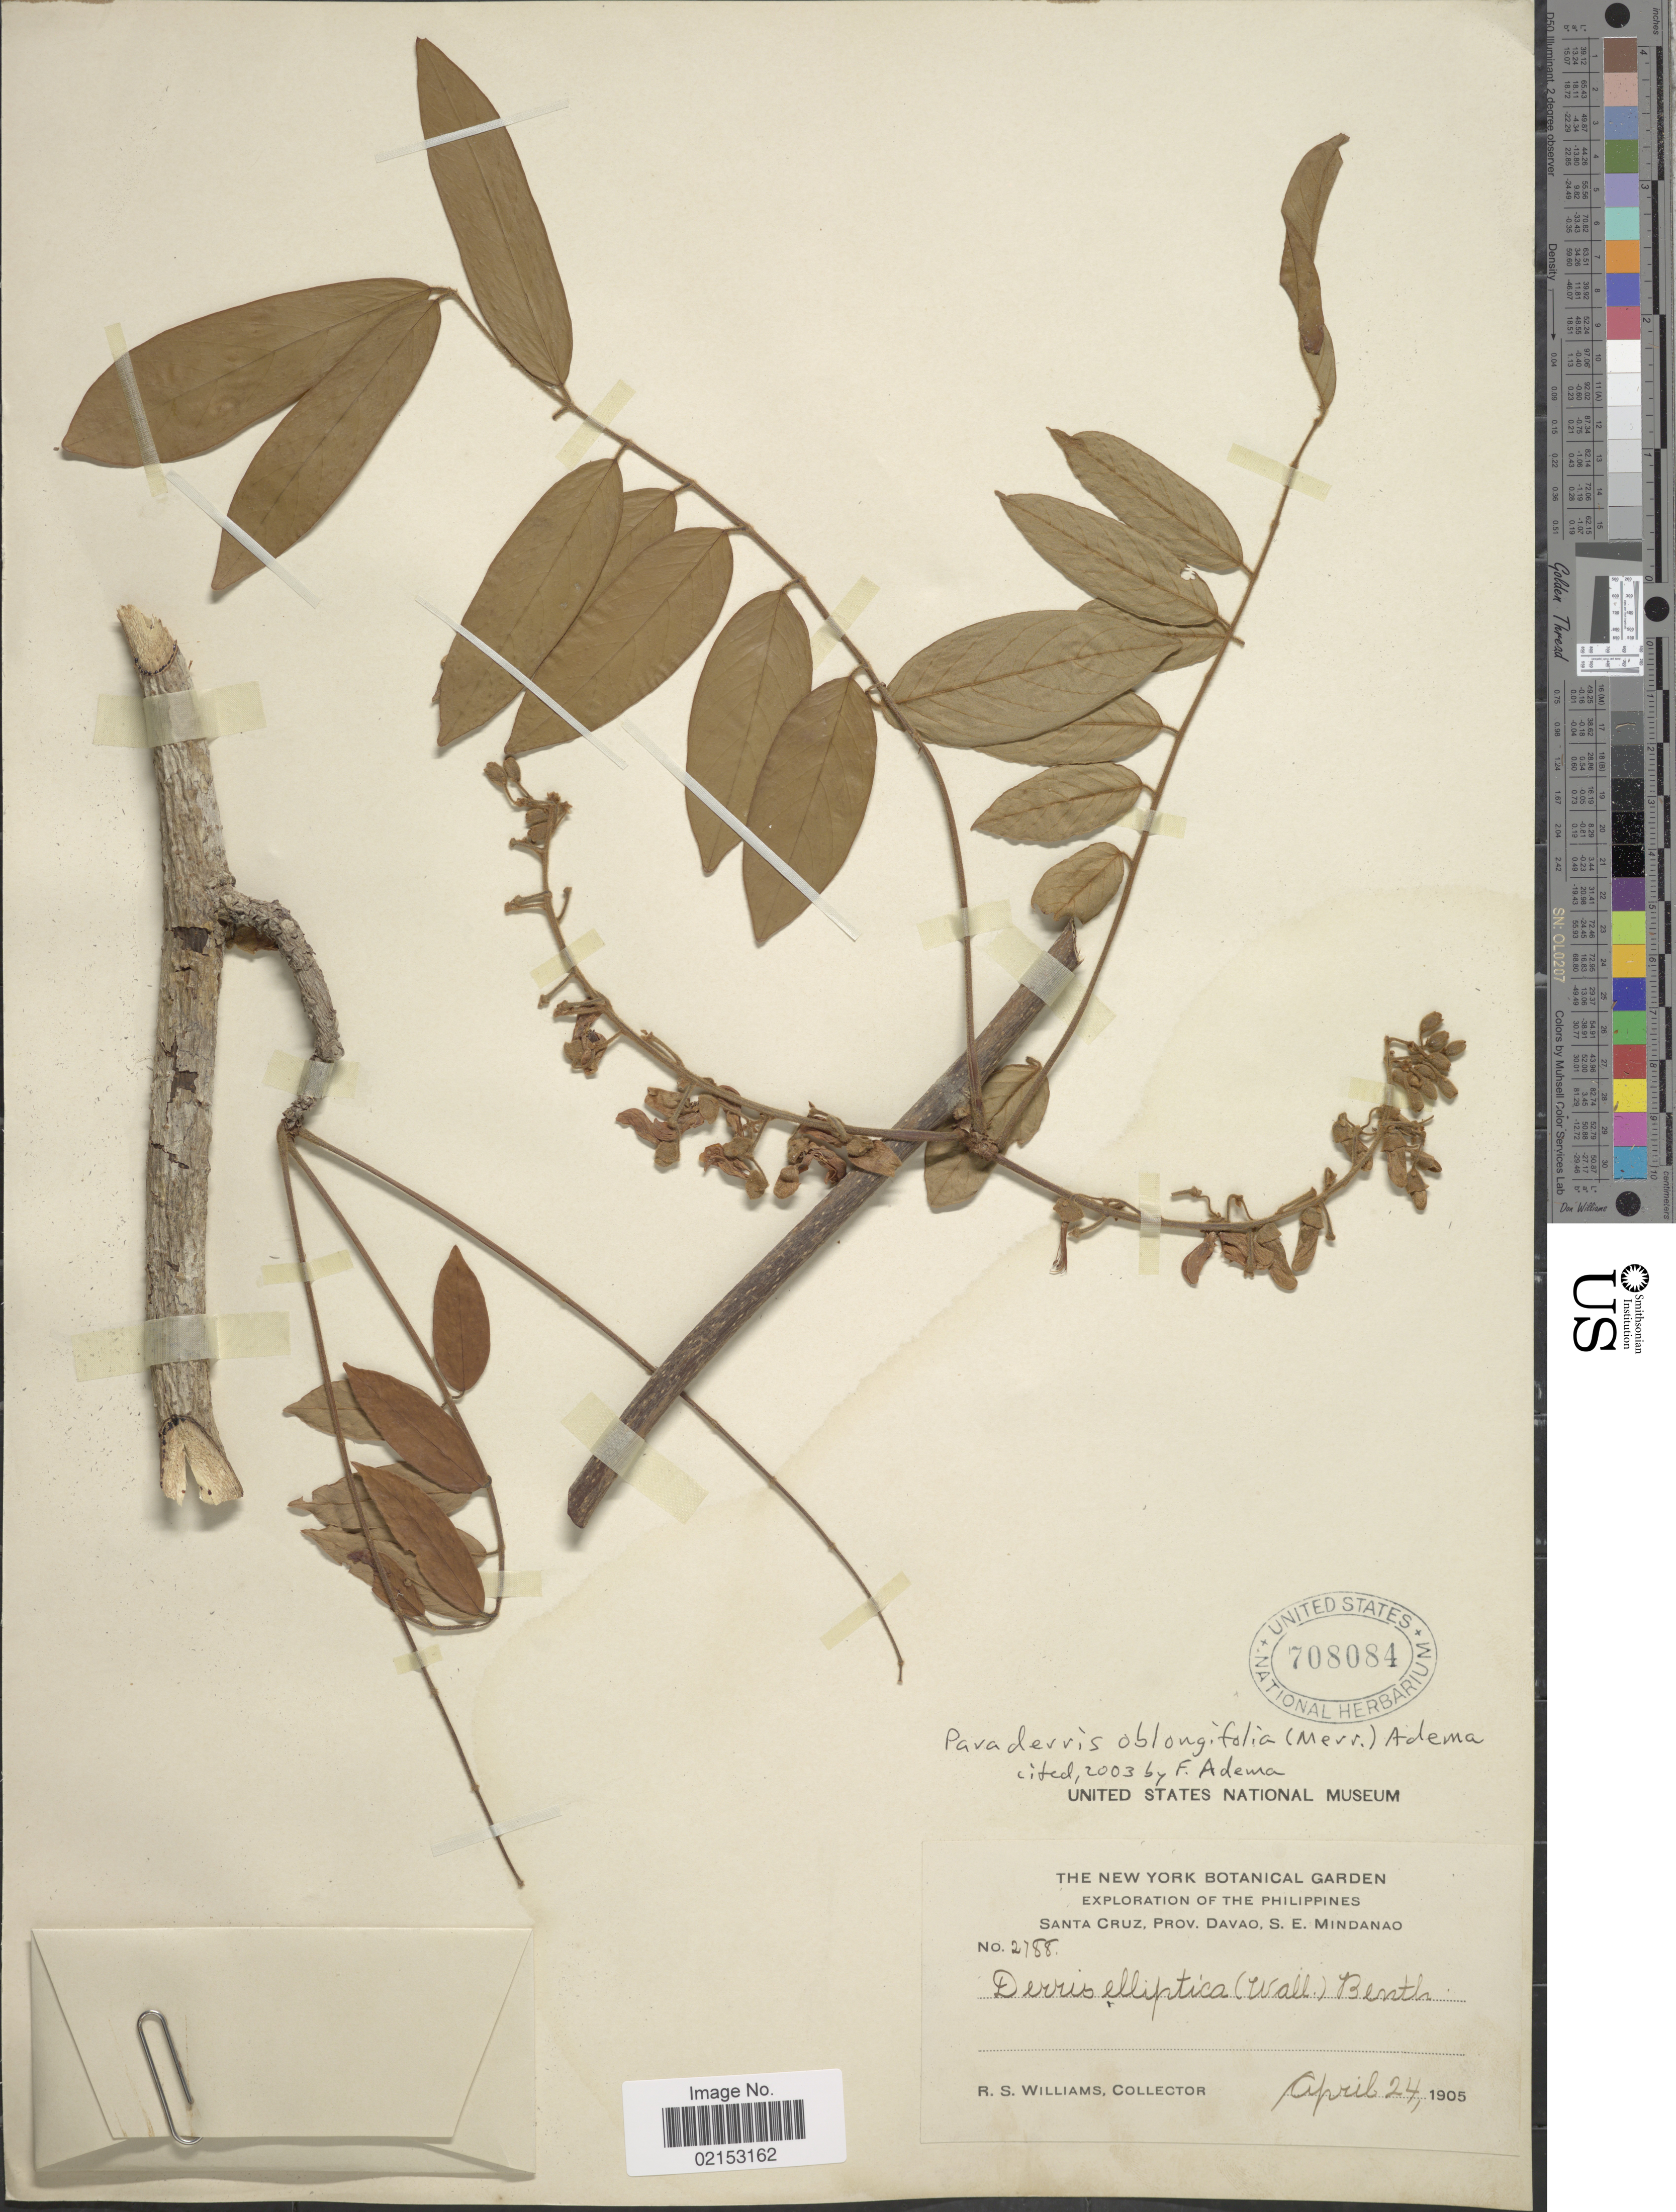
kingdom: Plantae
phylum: Tracheophyta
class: Magnoliopsida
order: Fabales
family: Fabaceae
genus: Derris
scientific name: Derris oblongifolia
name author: Merr.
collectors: R. S. Williams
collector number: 2788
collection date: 1905-04-24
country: Philippines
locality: Santa Cruz, Prov. Davao, S.E. Mindanao.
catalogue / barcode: US 708084